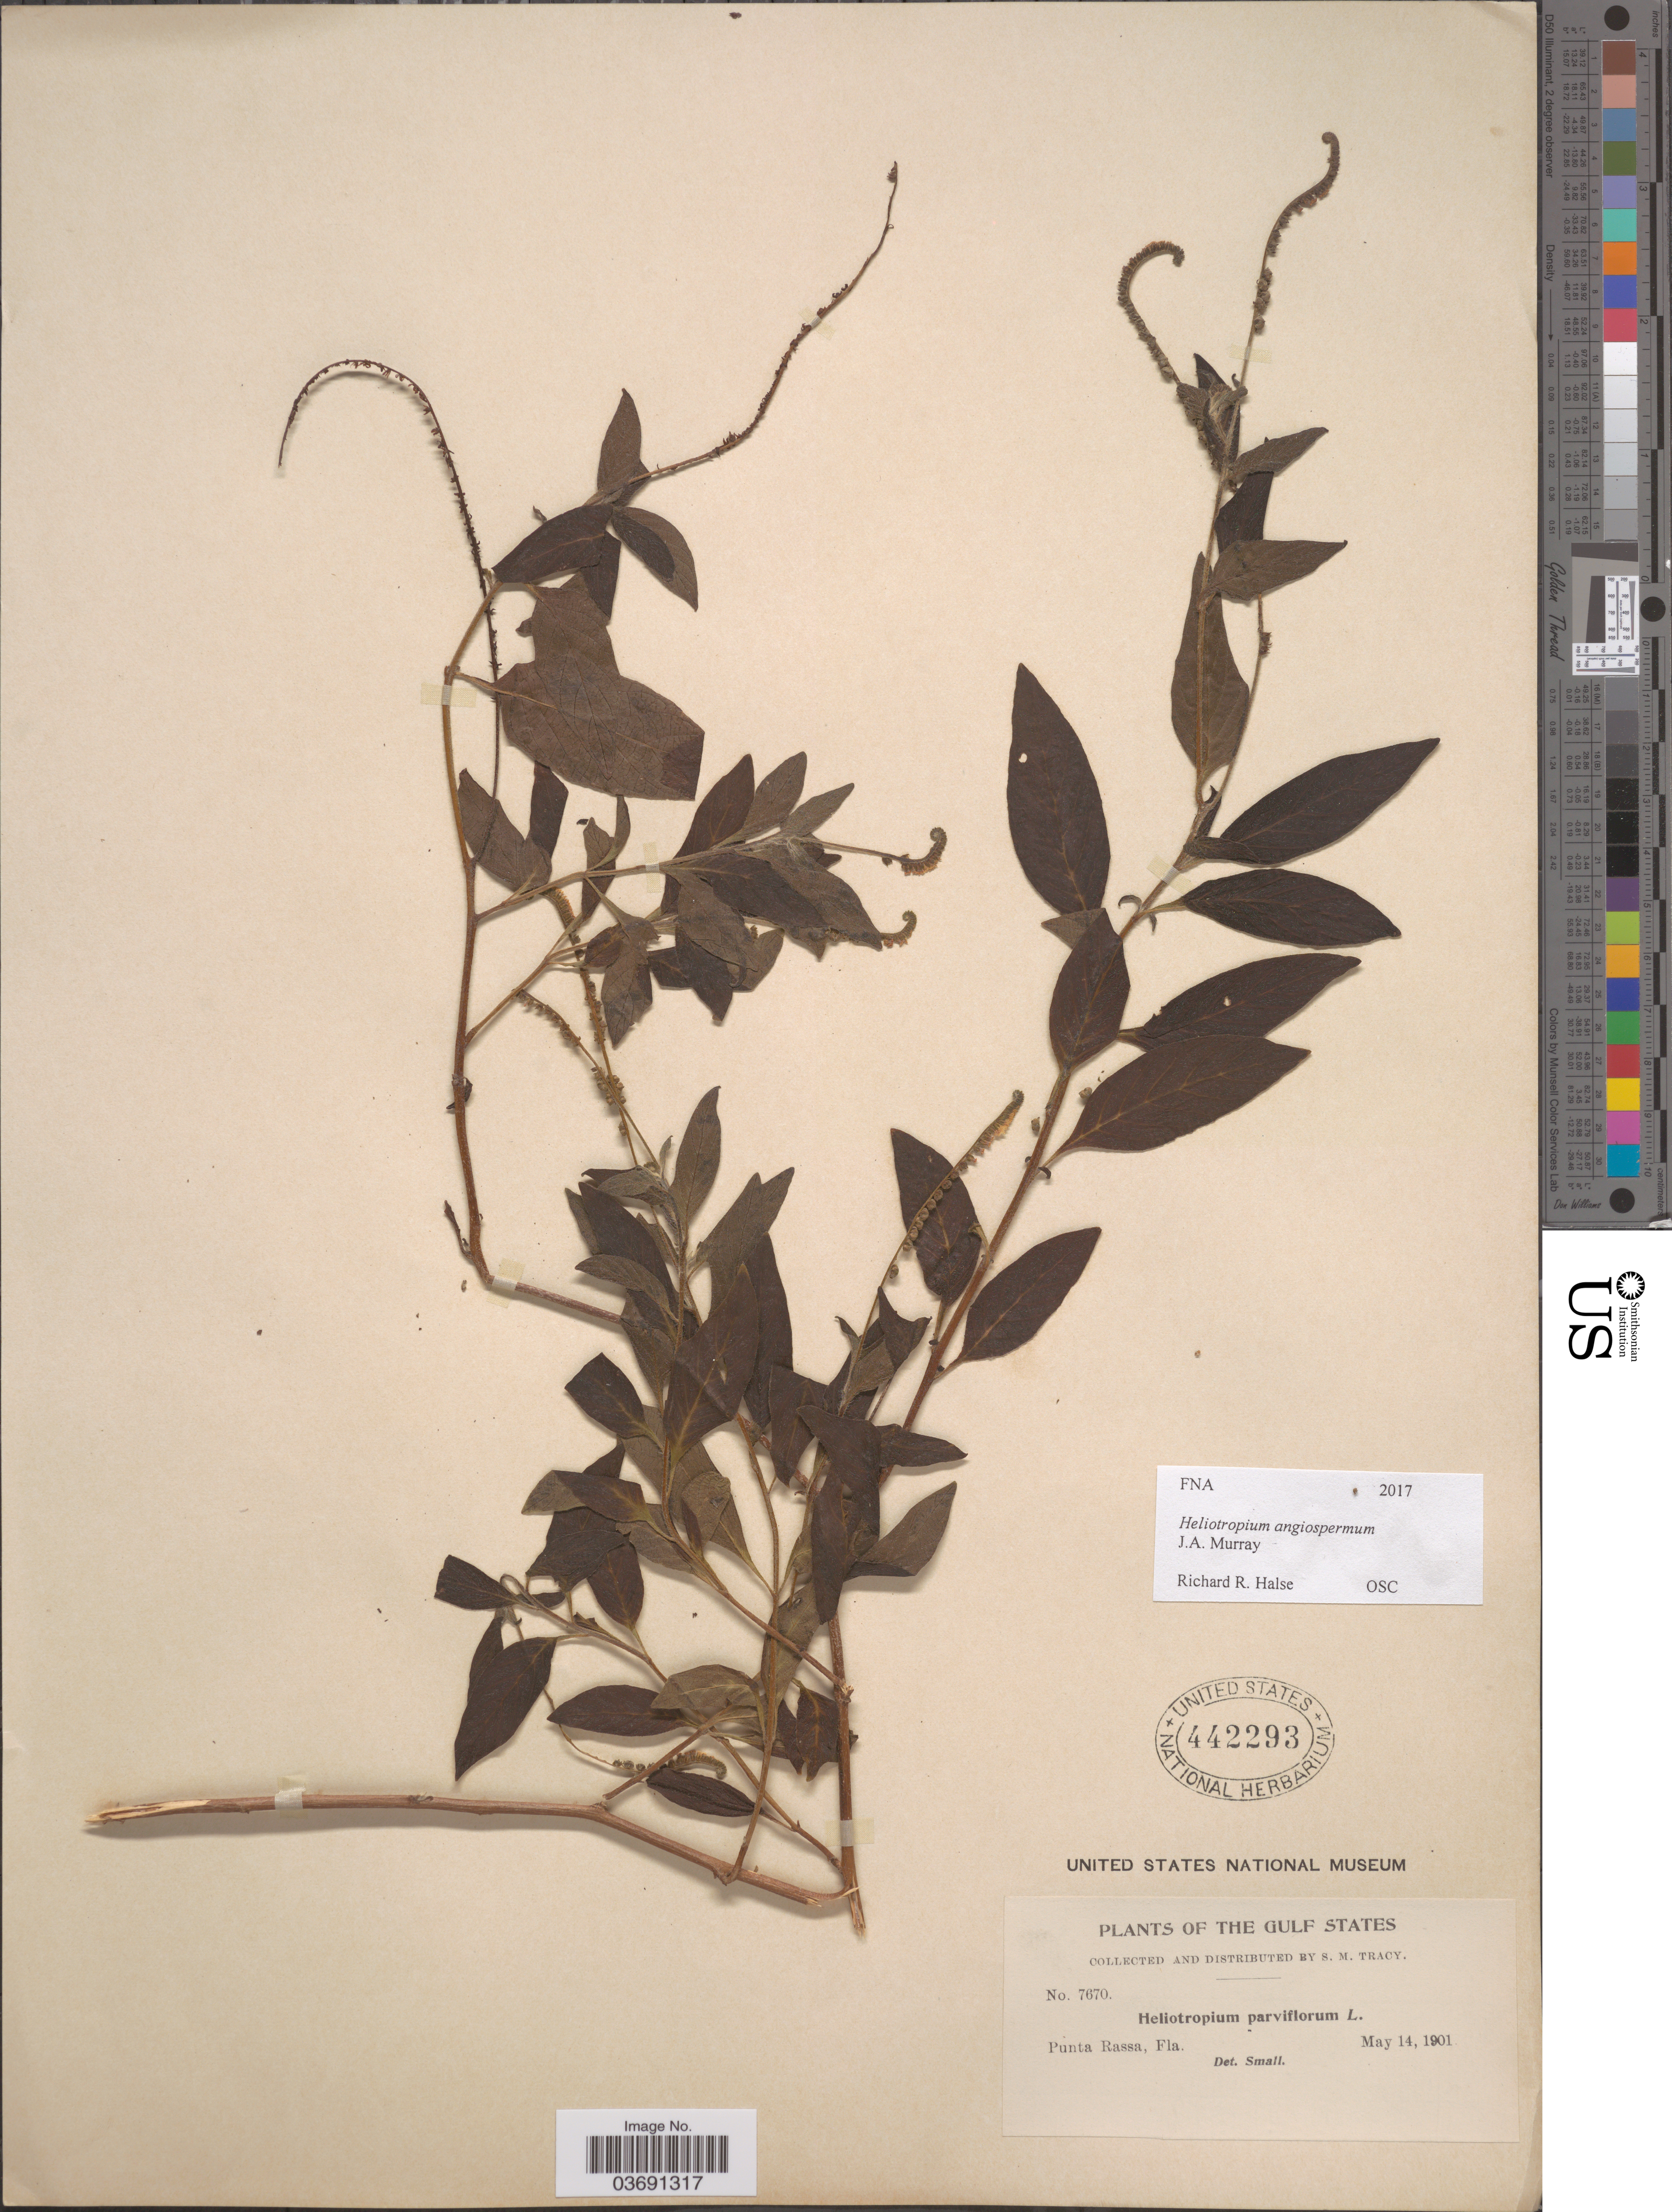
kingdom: Plantae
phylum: Tracheophyta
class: Magnoliopsida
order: Boraginales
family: Heliotropiaceae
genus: Heliotropium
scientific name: Heliotropium angiospermum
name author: Murray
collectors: S. M. Tracy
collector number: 7670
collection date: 1901-05-14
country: United States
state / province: Florida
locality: Gulf States. Punta Rassa.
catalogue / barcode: US 442293